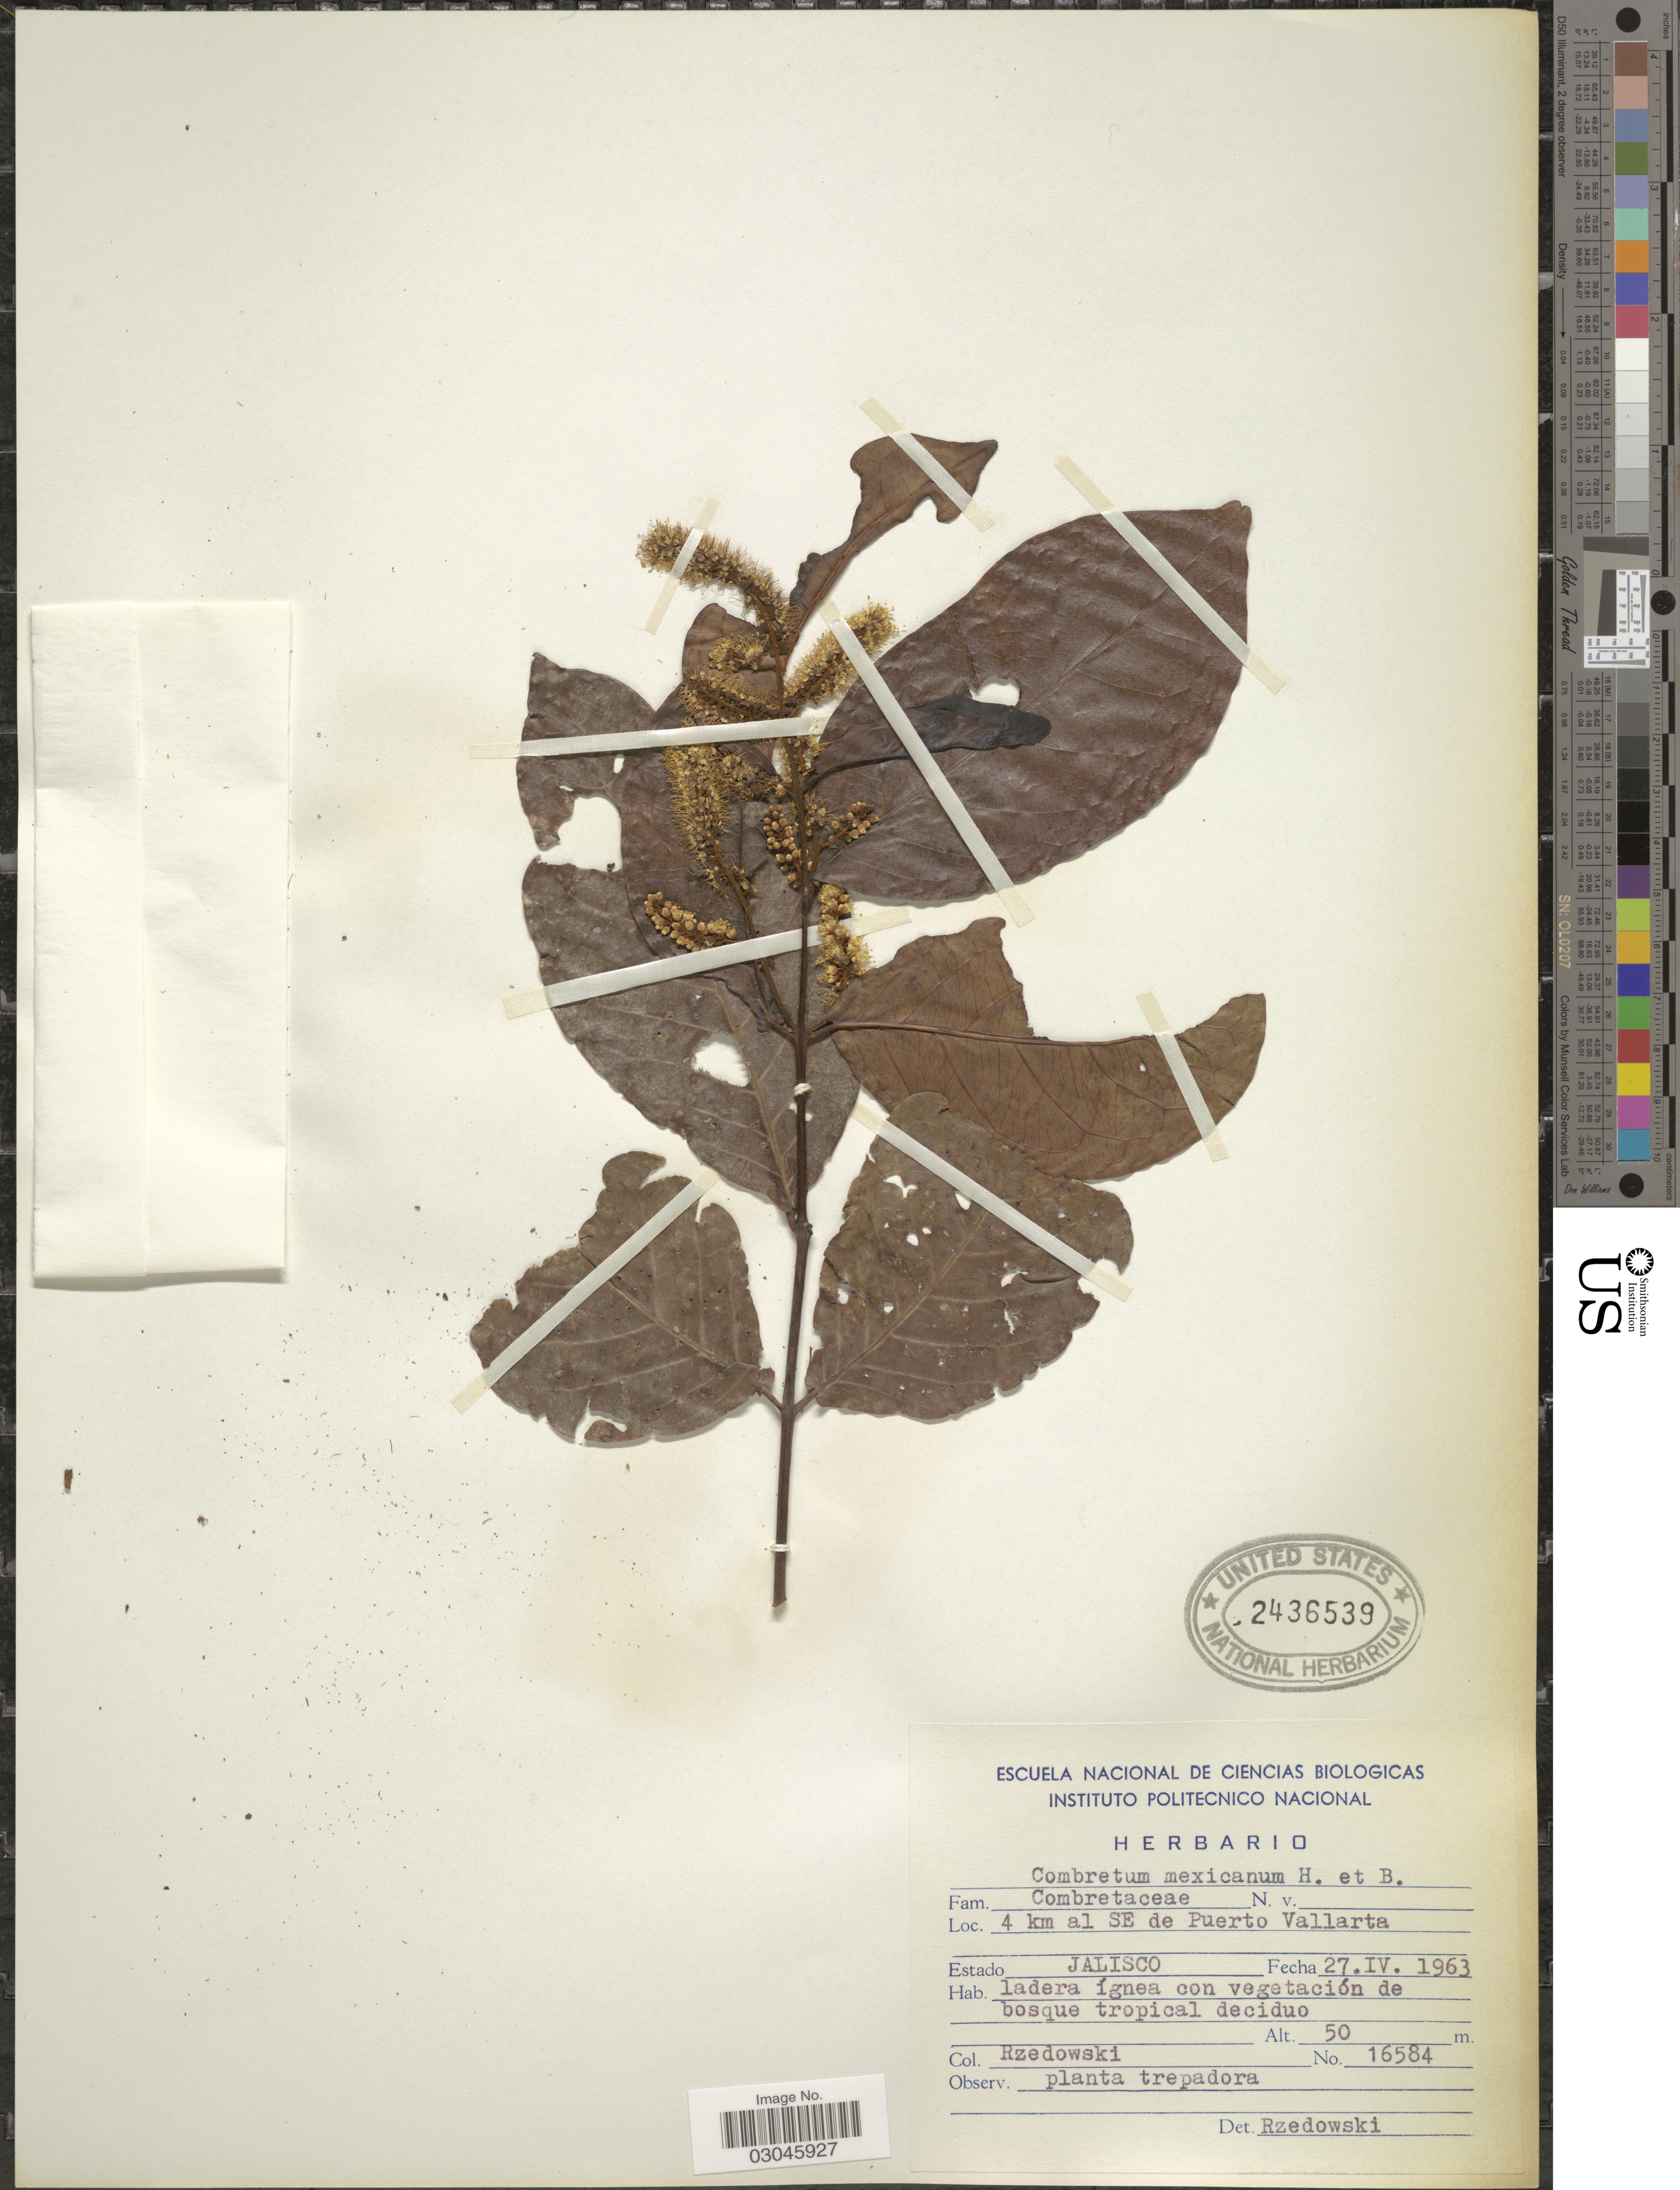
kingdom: Plantae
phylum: Tracheophyta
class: Magnoliopsida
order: Myrtales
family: Combretaceae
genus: Combretum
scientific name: Combretum laxum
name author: Jacq.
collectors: Rzedowski, --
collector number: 16584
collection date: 1963-04-27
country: Mexico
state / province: Jalisco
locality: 4 km al SE de Puerto Vallarta.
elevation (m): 50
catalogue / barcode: US 2436539